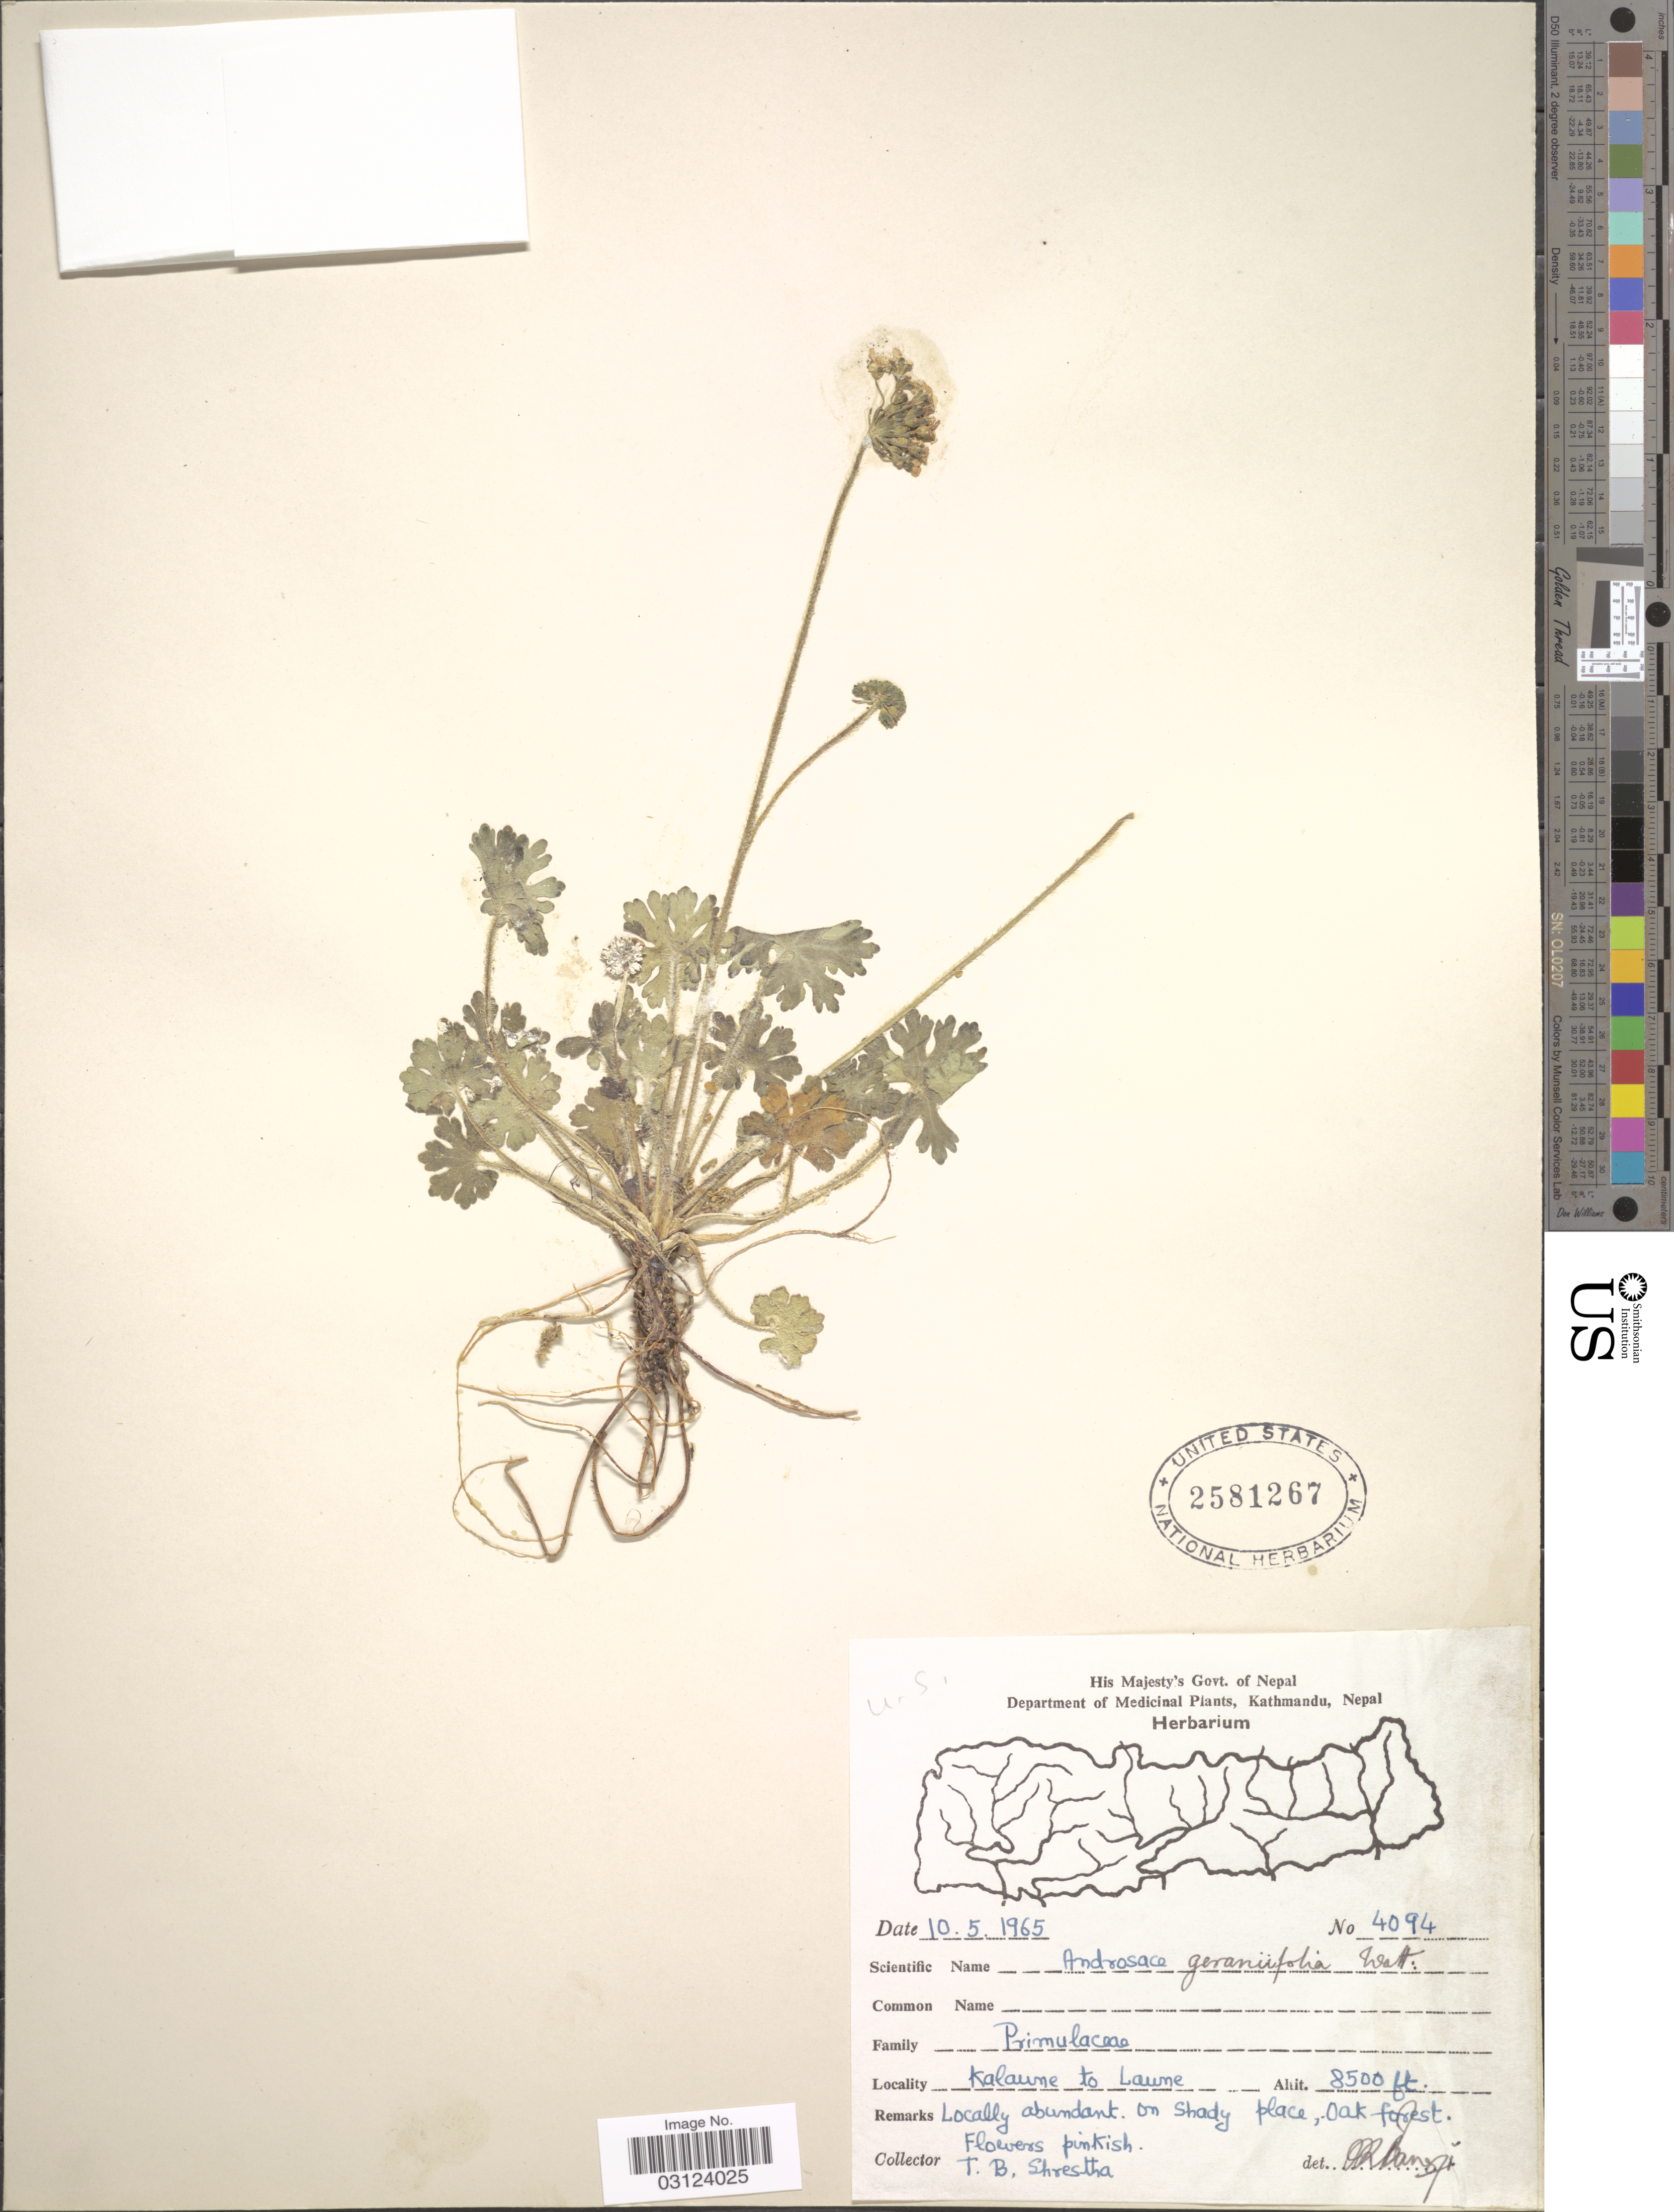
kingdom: Plantae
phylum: Tracheophyta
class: Magnoliopsida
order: Ericales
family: Primulaceae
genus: Androsace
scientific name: Androsace geraniifolia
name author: Watt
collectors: T. B. Shrestha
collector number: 4094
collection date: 1965-05-10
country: Nepal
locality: Kalaume to Laume.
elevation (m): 2591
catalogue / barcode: US 2581267